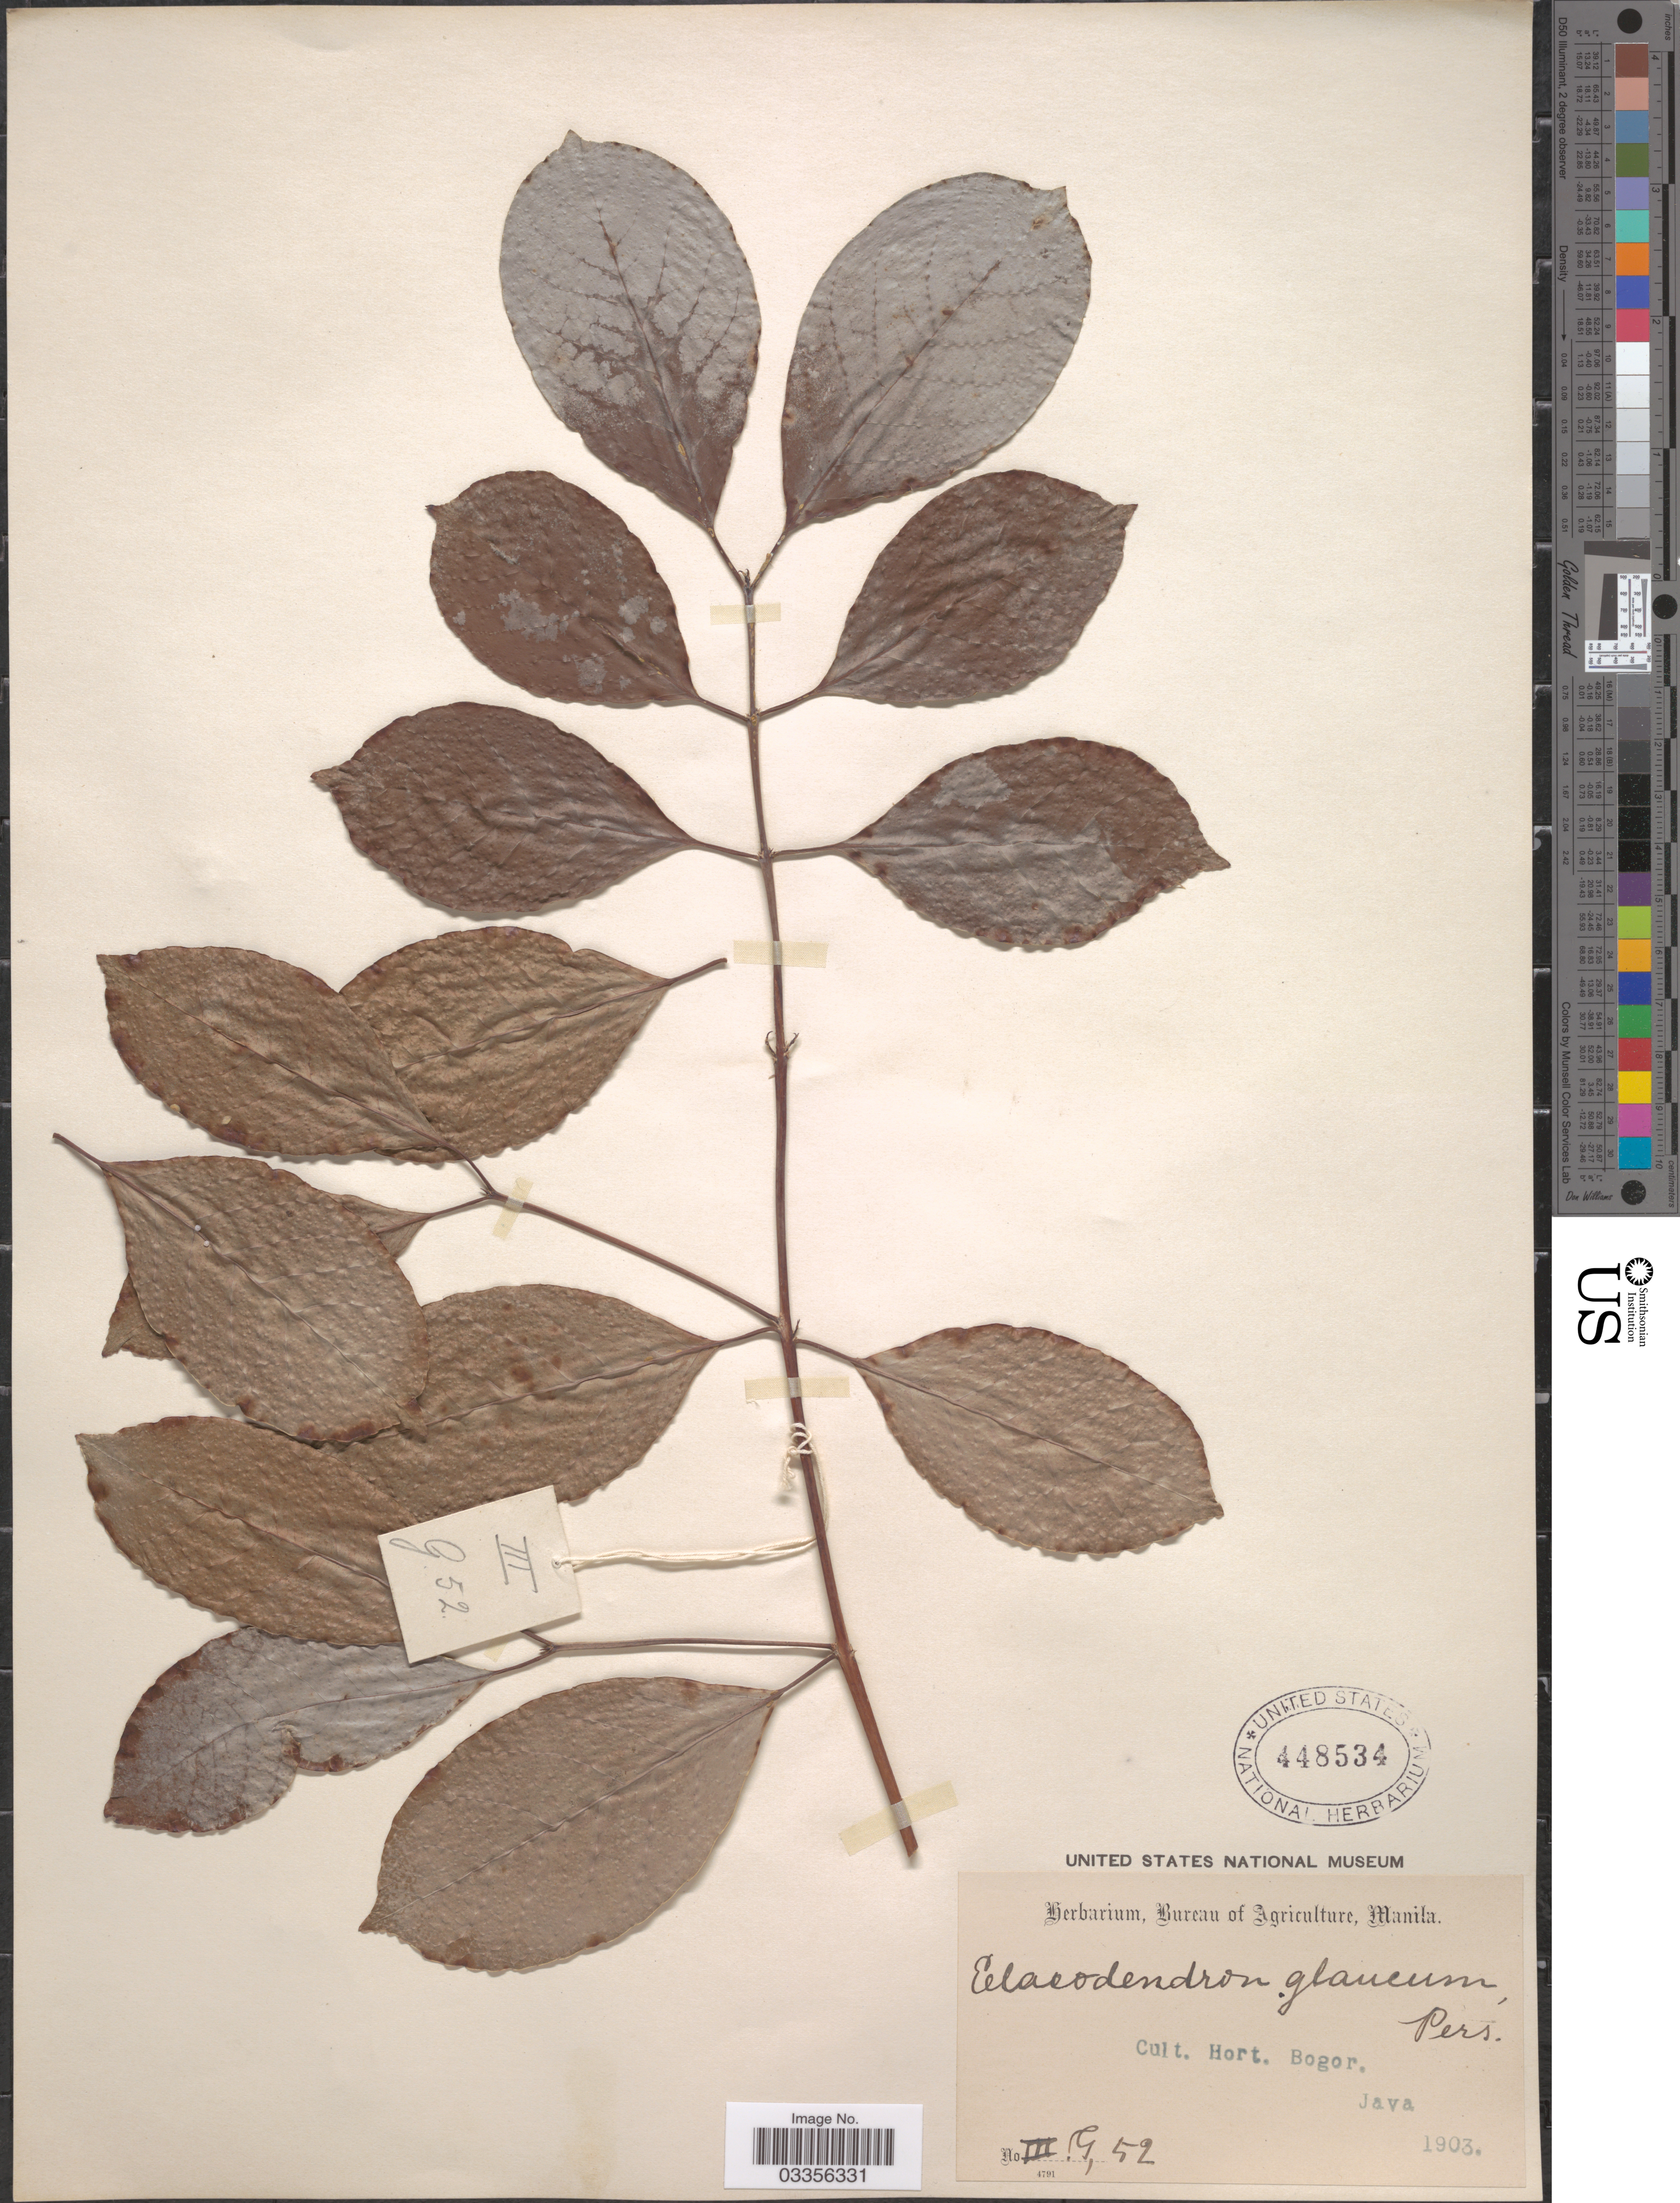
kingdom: Plantae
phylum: Tracheophyta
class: Magnoliopsida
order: Celastrales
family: Celastraceae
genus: Elaeodendron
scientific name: Elaeodendron glaucum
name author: (Rottb.) Pers.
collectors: Ex herb. Bureau of Agriculture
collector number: III, G, 52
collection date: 1903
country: Indonesia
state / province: Java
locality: Cult. Hort. Bogor.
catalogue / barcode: US 448534